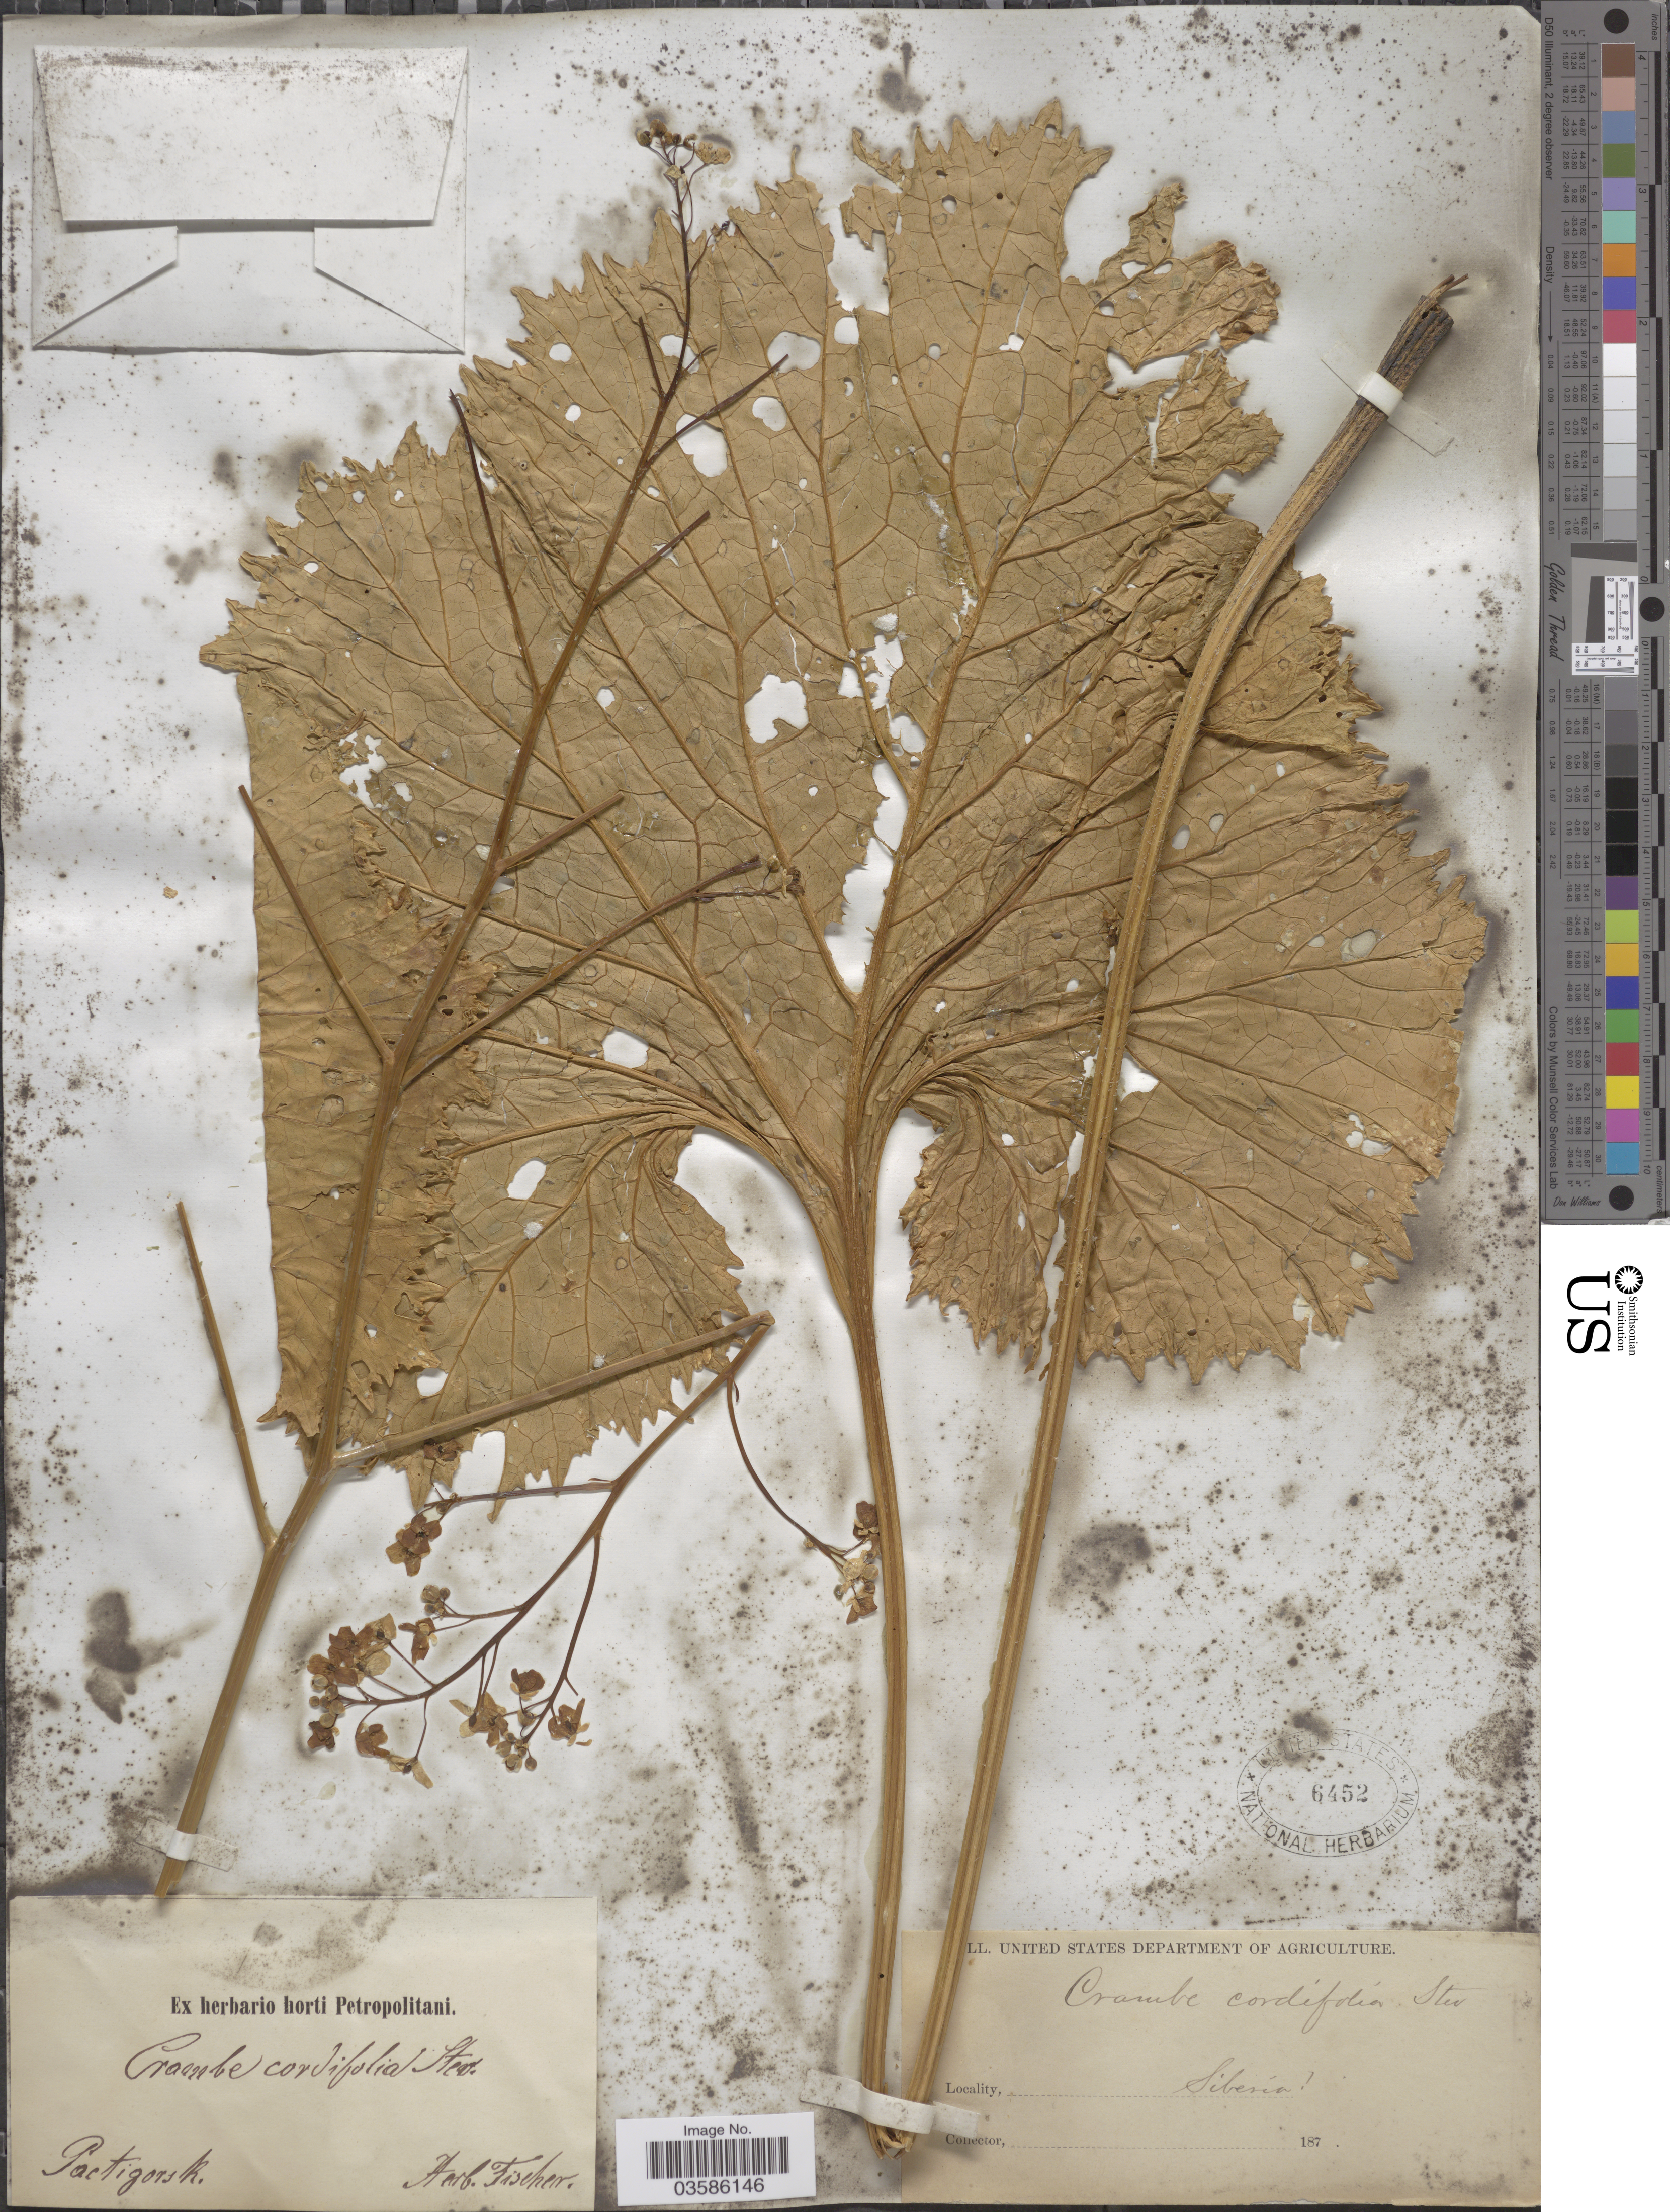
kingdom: Plantae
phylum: Tracheophyta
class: Magnoliopsida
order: Brassicales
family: Brassicaceae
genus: Crambe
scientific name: Crambe cordifolia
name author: Steven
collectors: ex Herb. Fischer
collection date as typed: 187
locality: Pactigorsk - Siberia.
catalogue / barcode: US 6452